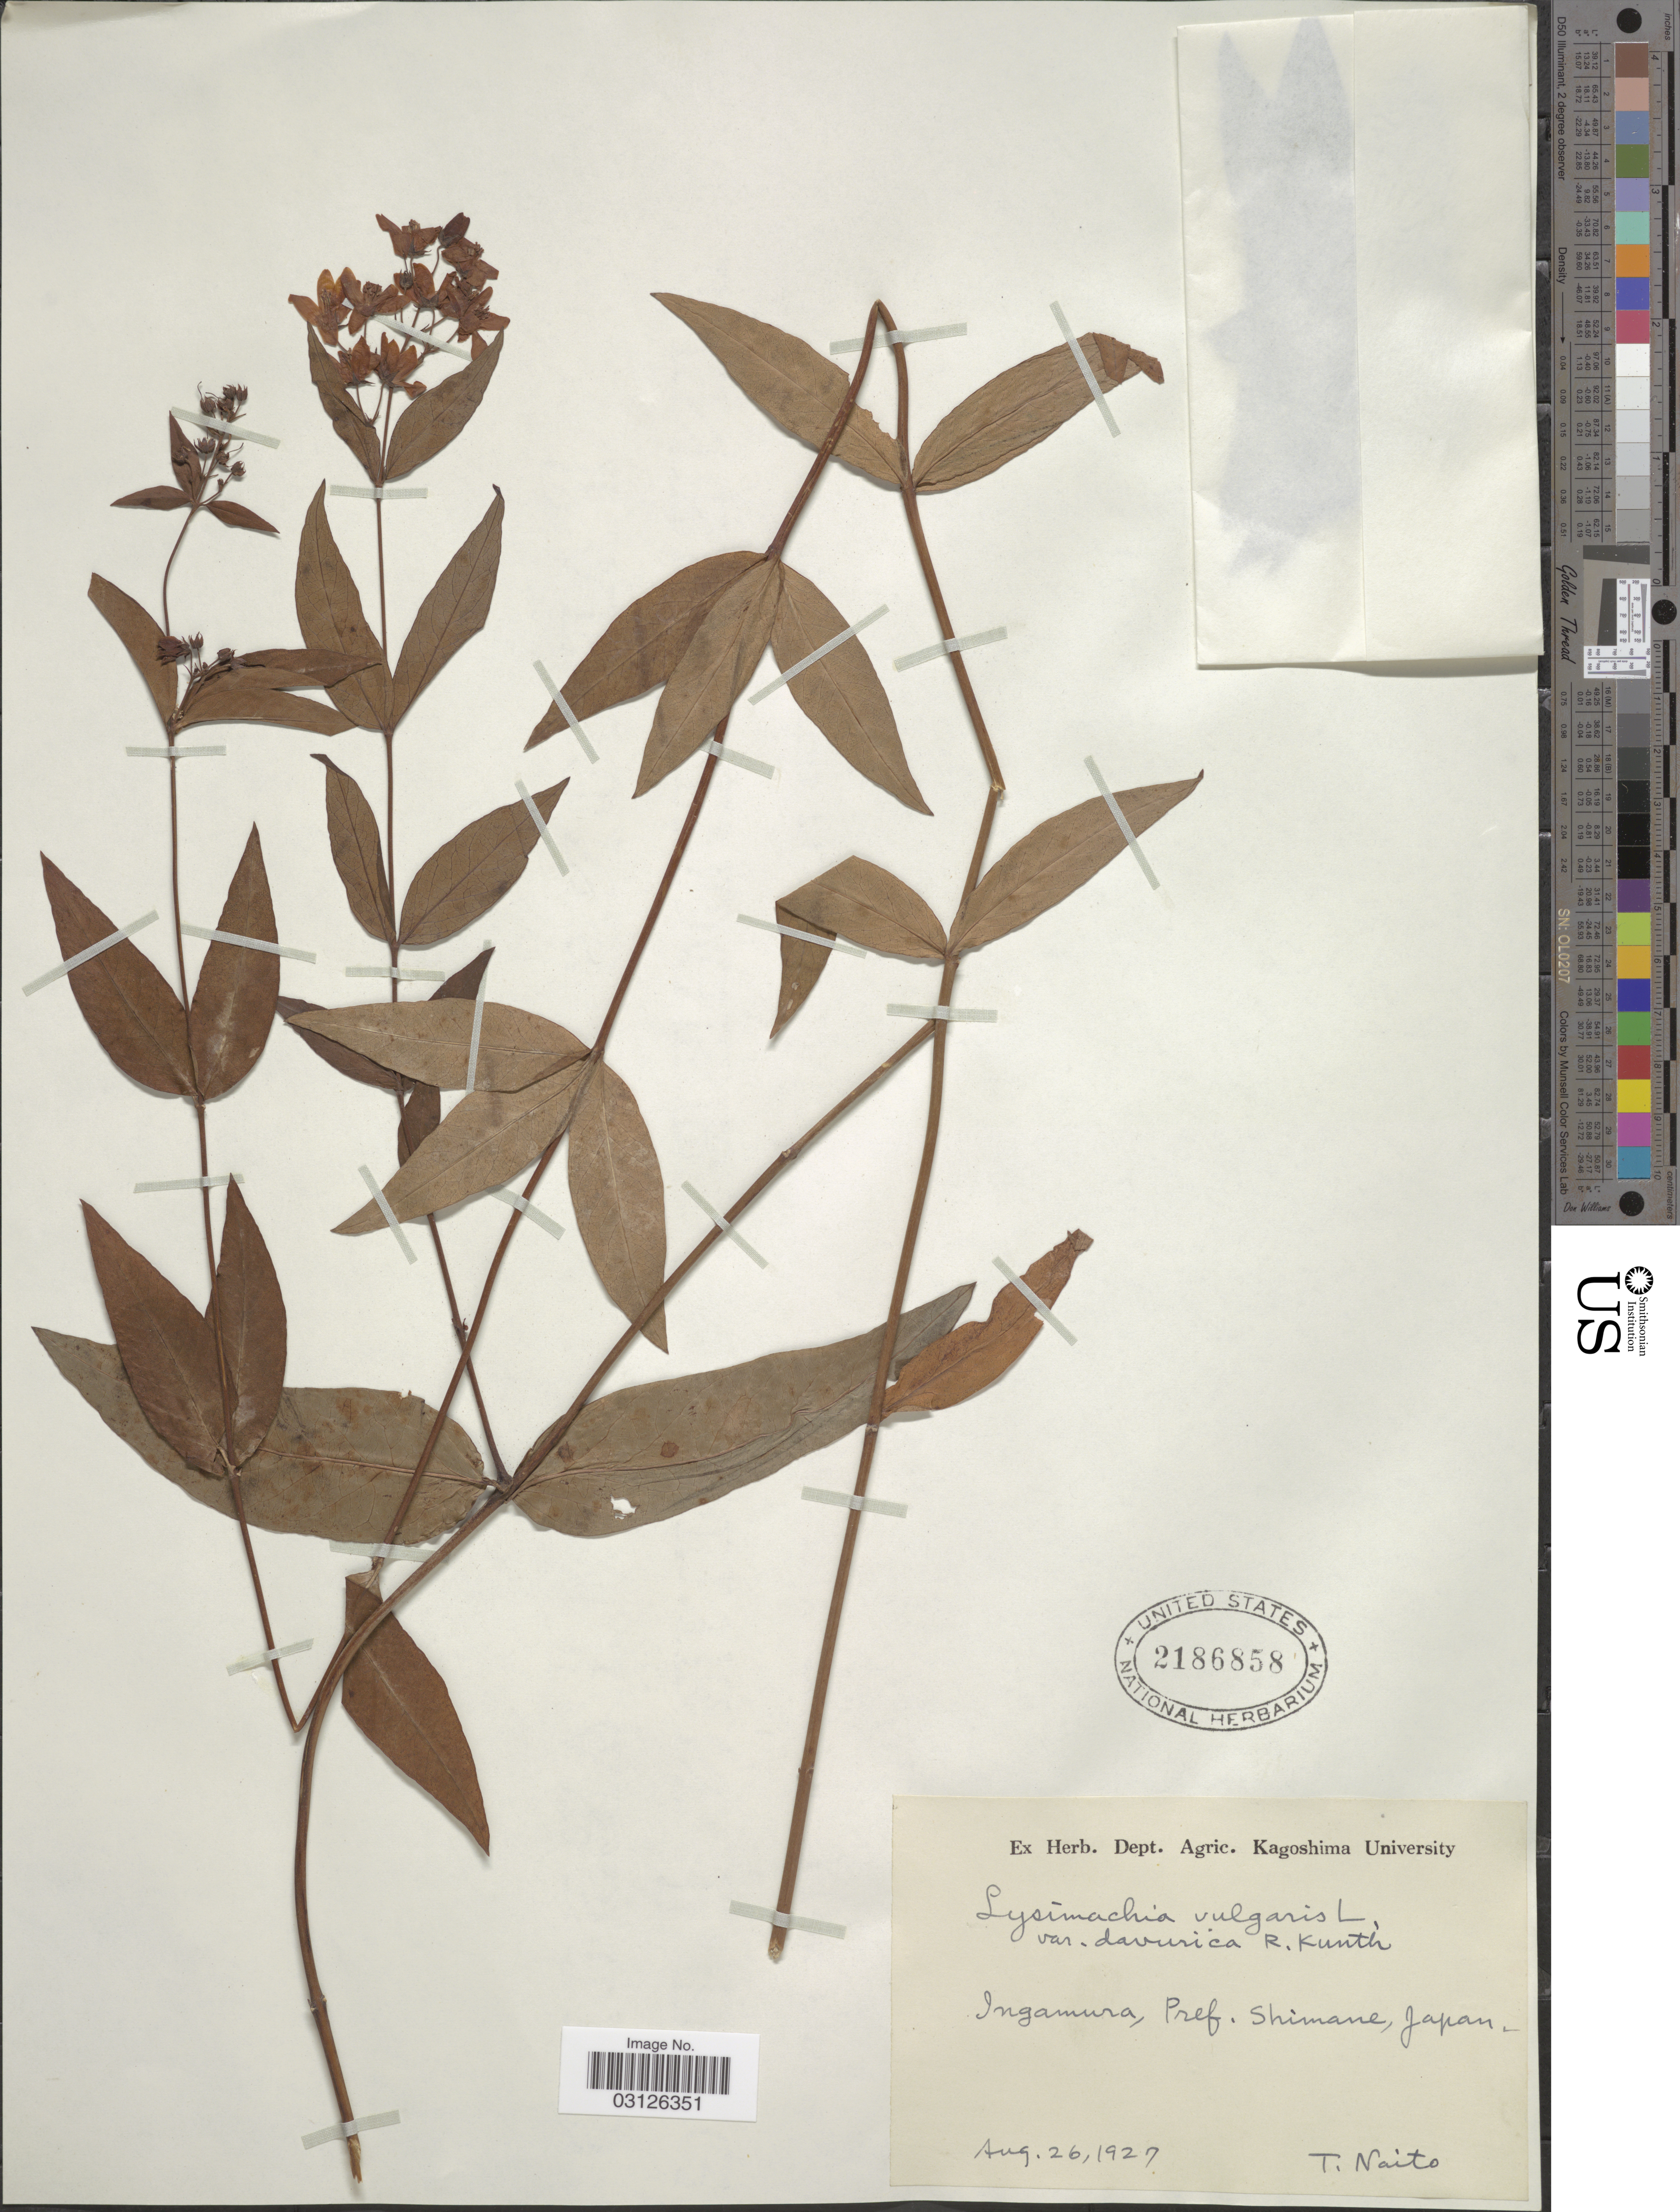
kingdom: Plantae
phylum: Tracheophyta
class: Magnoliopsida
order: Ericales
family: Primulaceae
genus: Lysimachia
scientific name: Lysimachia davurica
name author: Ledeb.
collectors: T. Naito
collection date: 1927-08-26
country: Japan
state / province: Simane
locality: Ingamura, Pref. Shimane.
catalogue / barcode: US 2186858